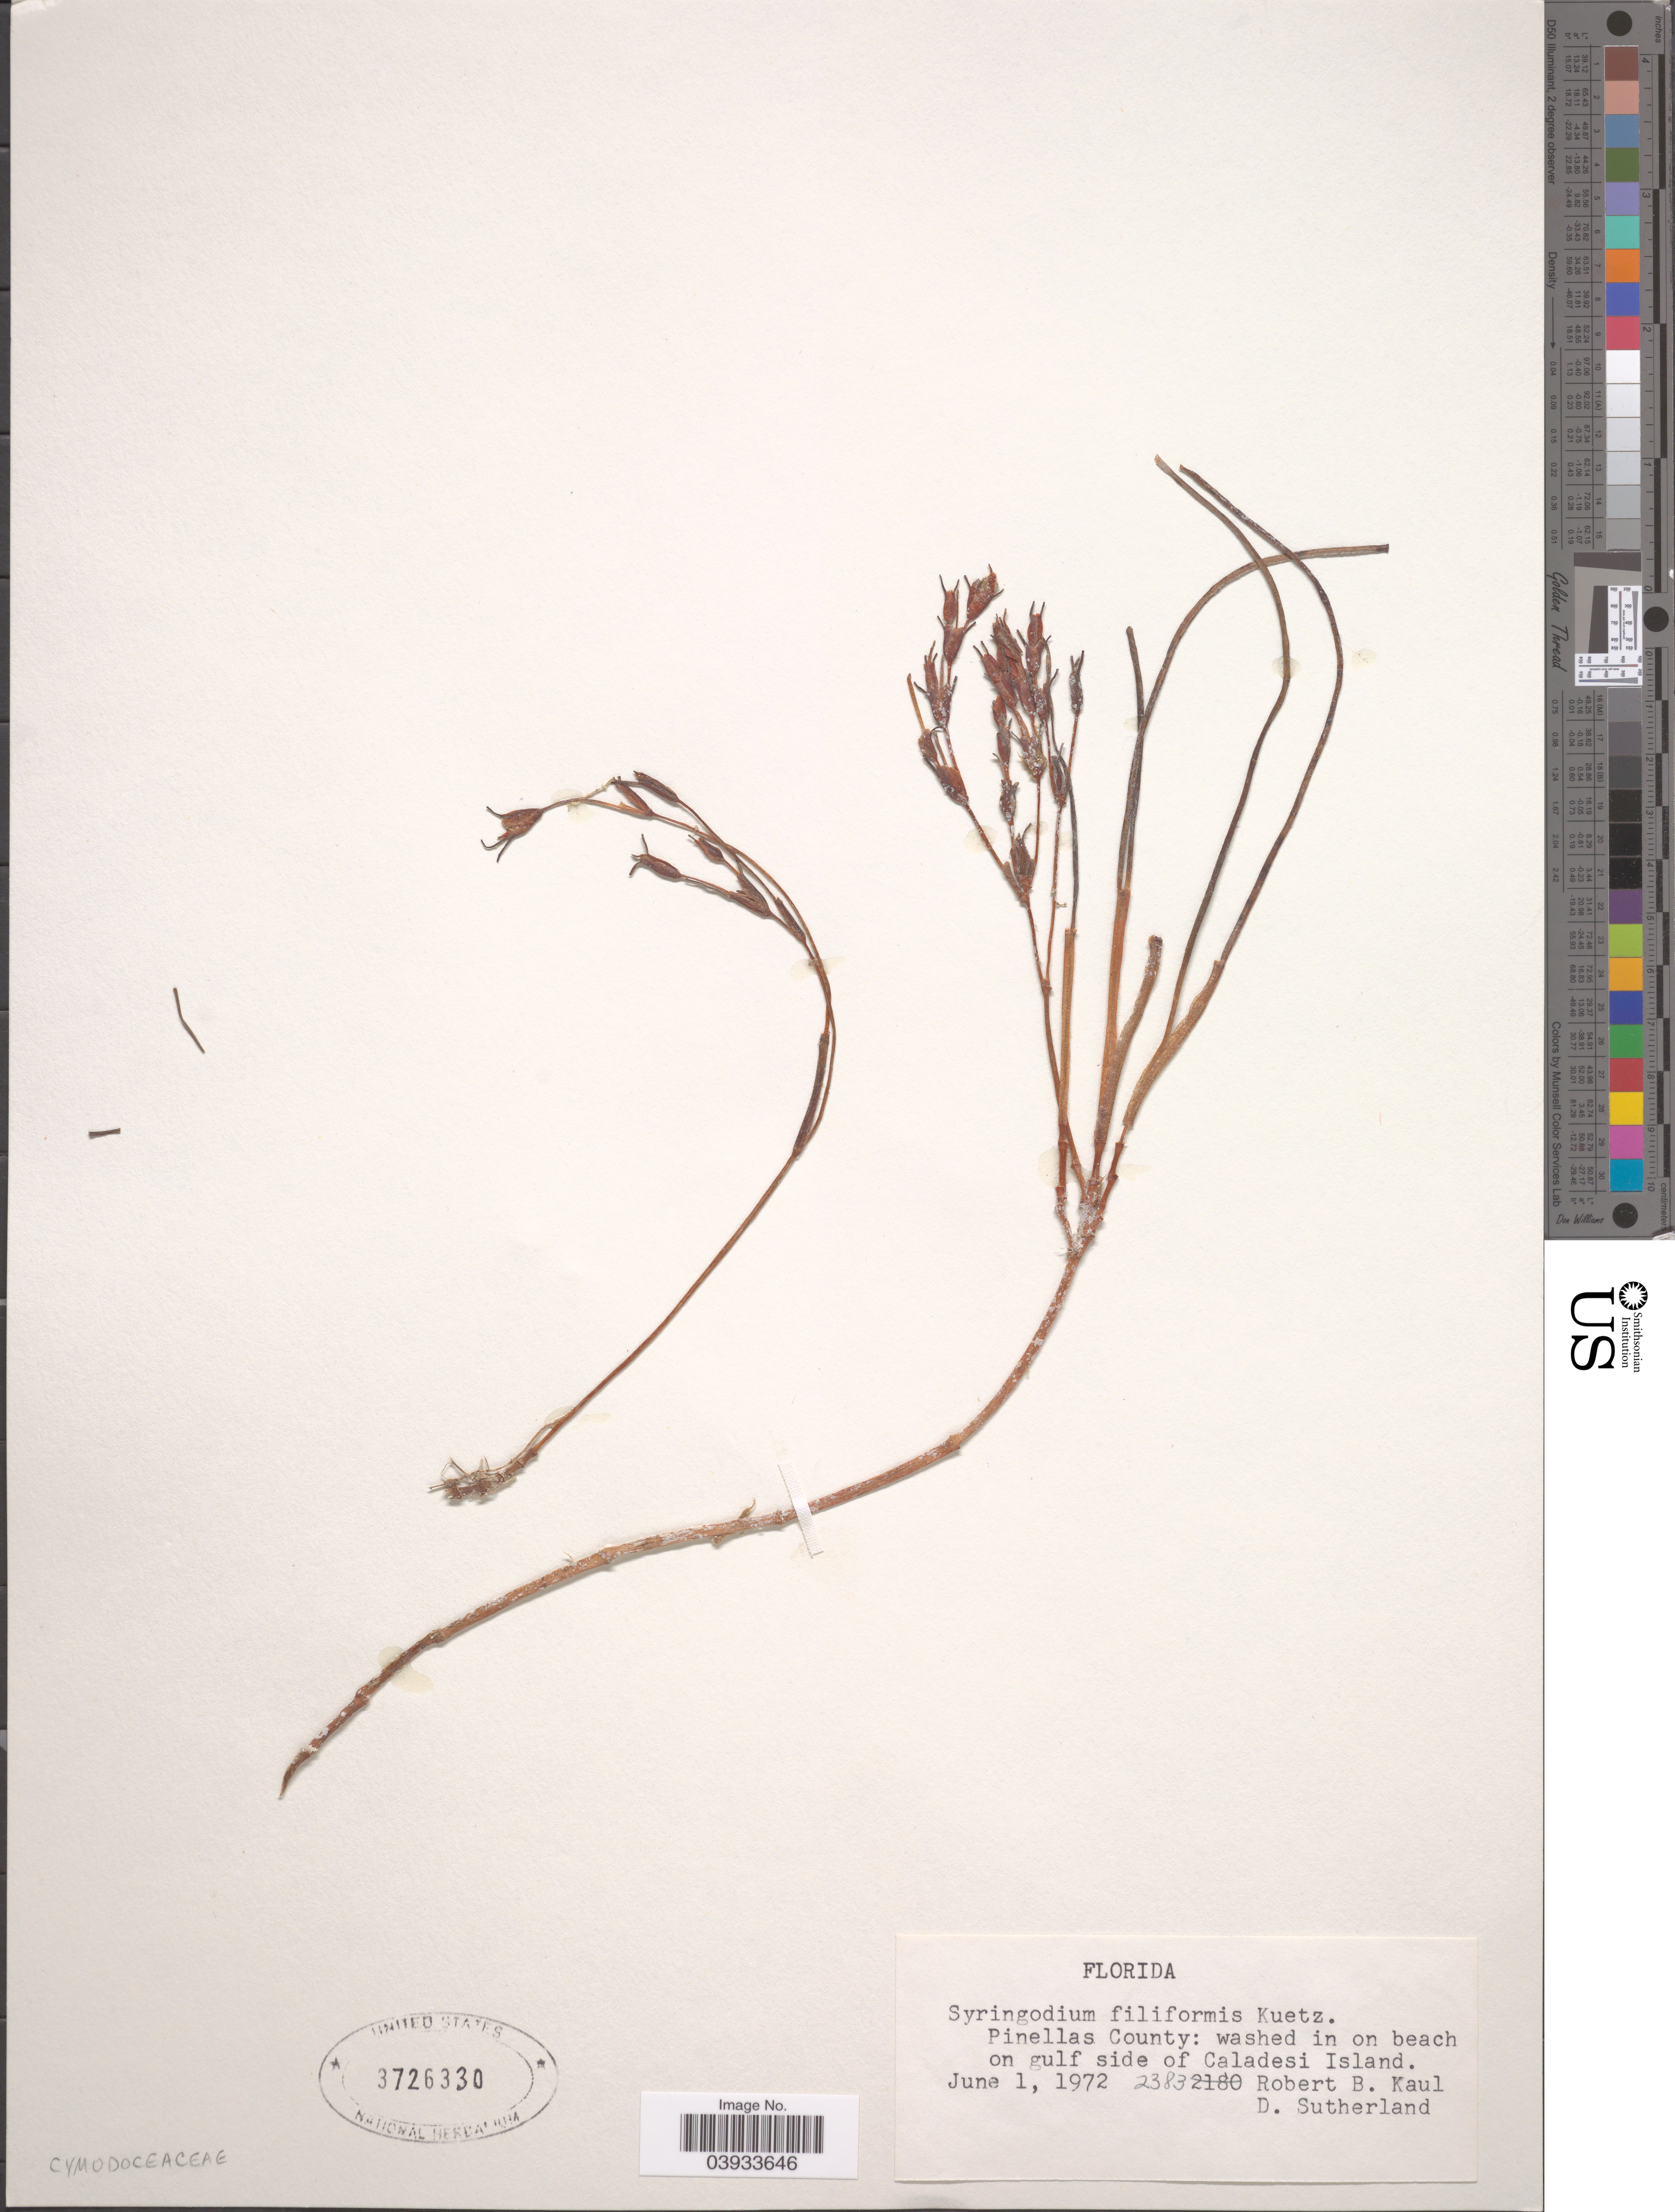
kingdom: Plantae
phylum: Tracheophyta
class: Liliopsida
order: Alismatales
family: Cymodoceaceae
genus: Syringodium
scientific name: Syringodium filiforme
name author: Kütz.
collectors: R. Kaul & D. Sutherland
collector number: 2383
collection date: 1972-06-01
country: United States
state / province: Florida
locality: Pinellas County: on gulf side of Caladesi Island.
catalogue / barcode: US 3726330